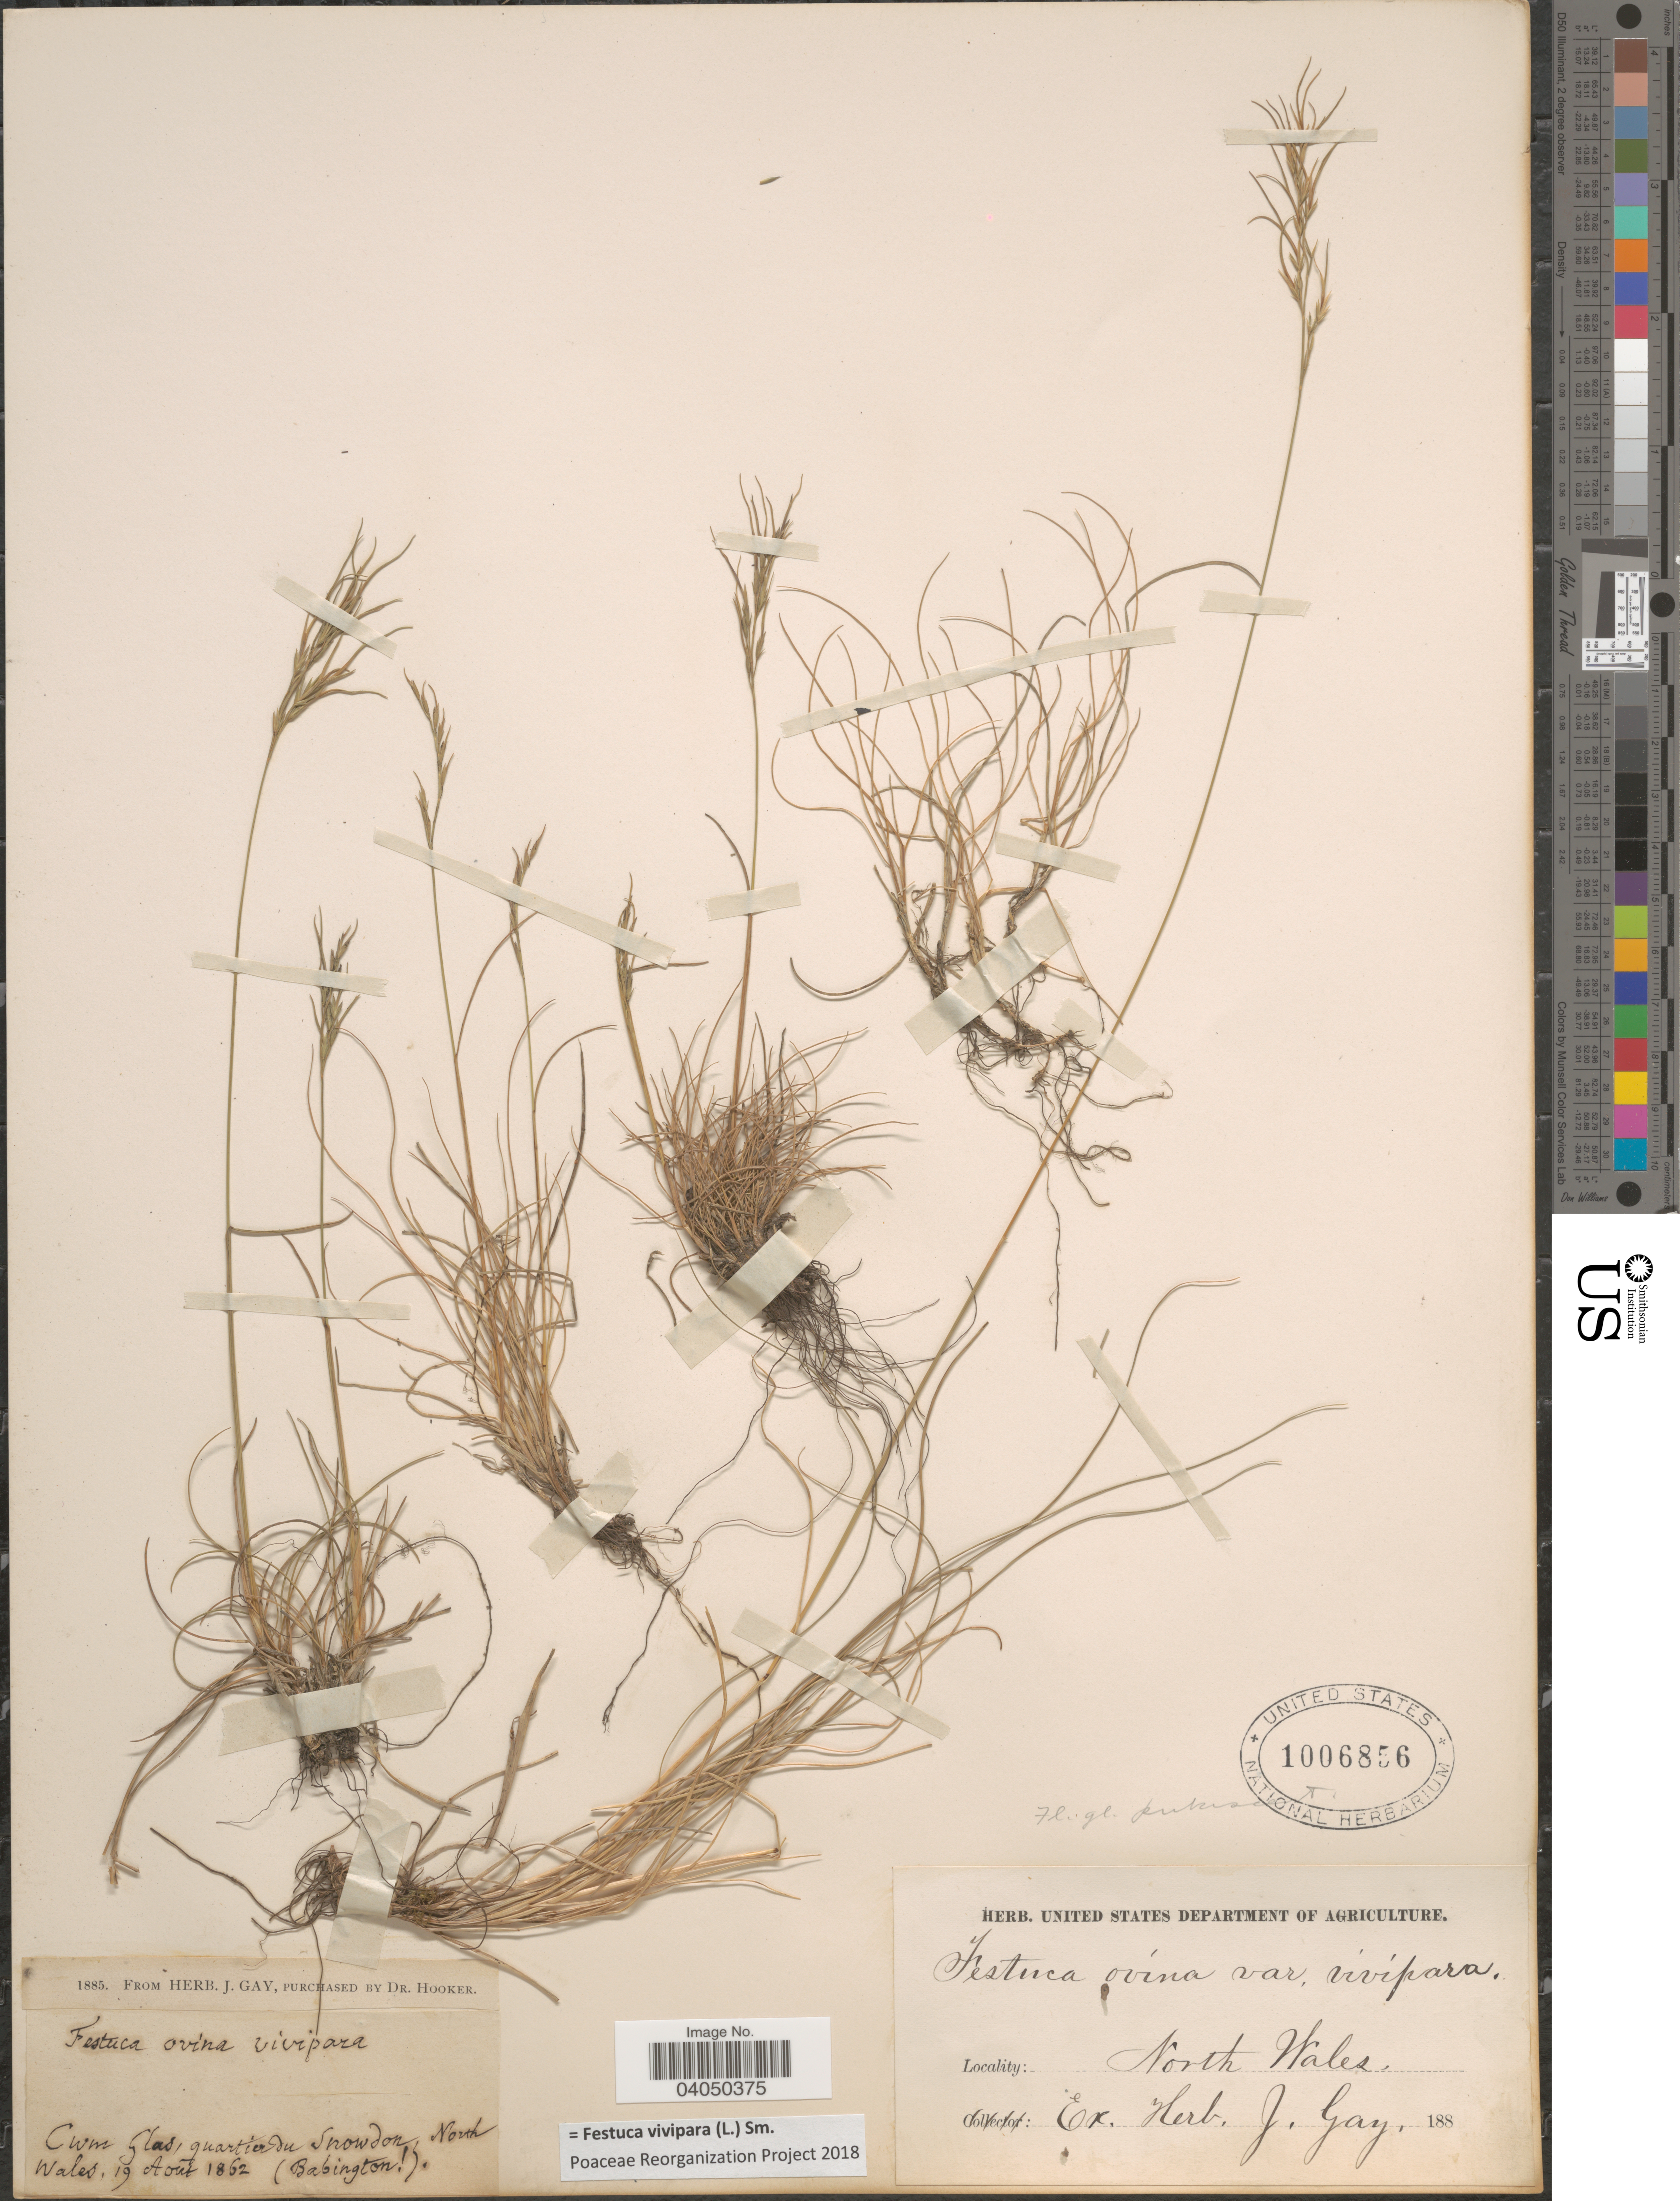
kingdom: Plantae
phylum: Tracheophyta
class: Liliopsida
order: Poales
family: Poaceae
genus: Festuca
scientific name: Festuca vivipara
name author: (L.) Sm.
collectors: ex herb. J. Gay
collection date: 1862-08-19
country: United Kingdom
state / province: Wales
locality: CWM Glas, quartier du Snowdon, North Wales.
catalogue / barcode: US 1006856